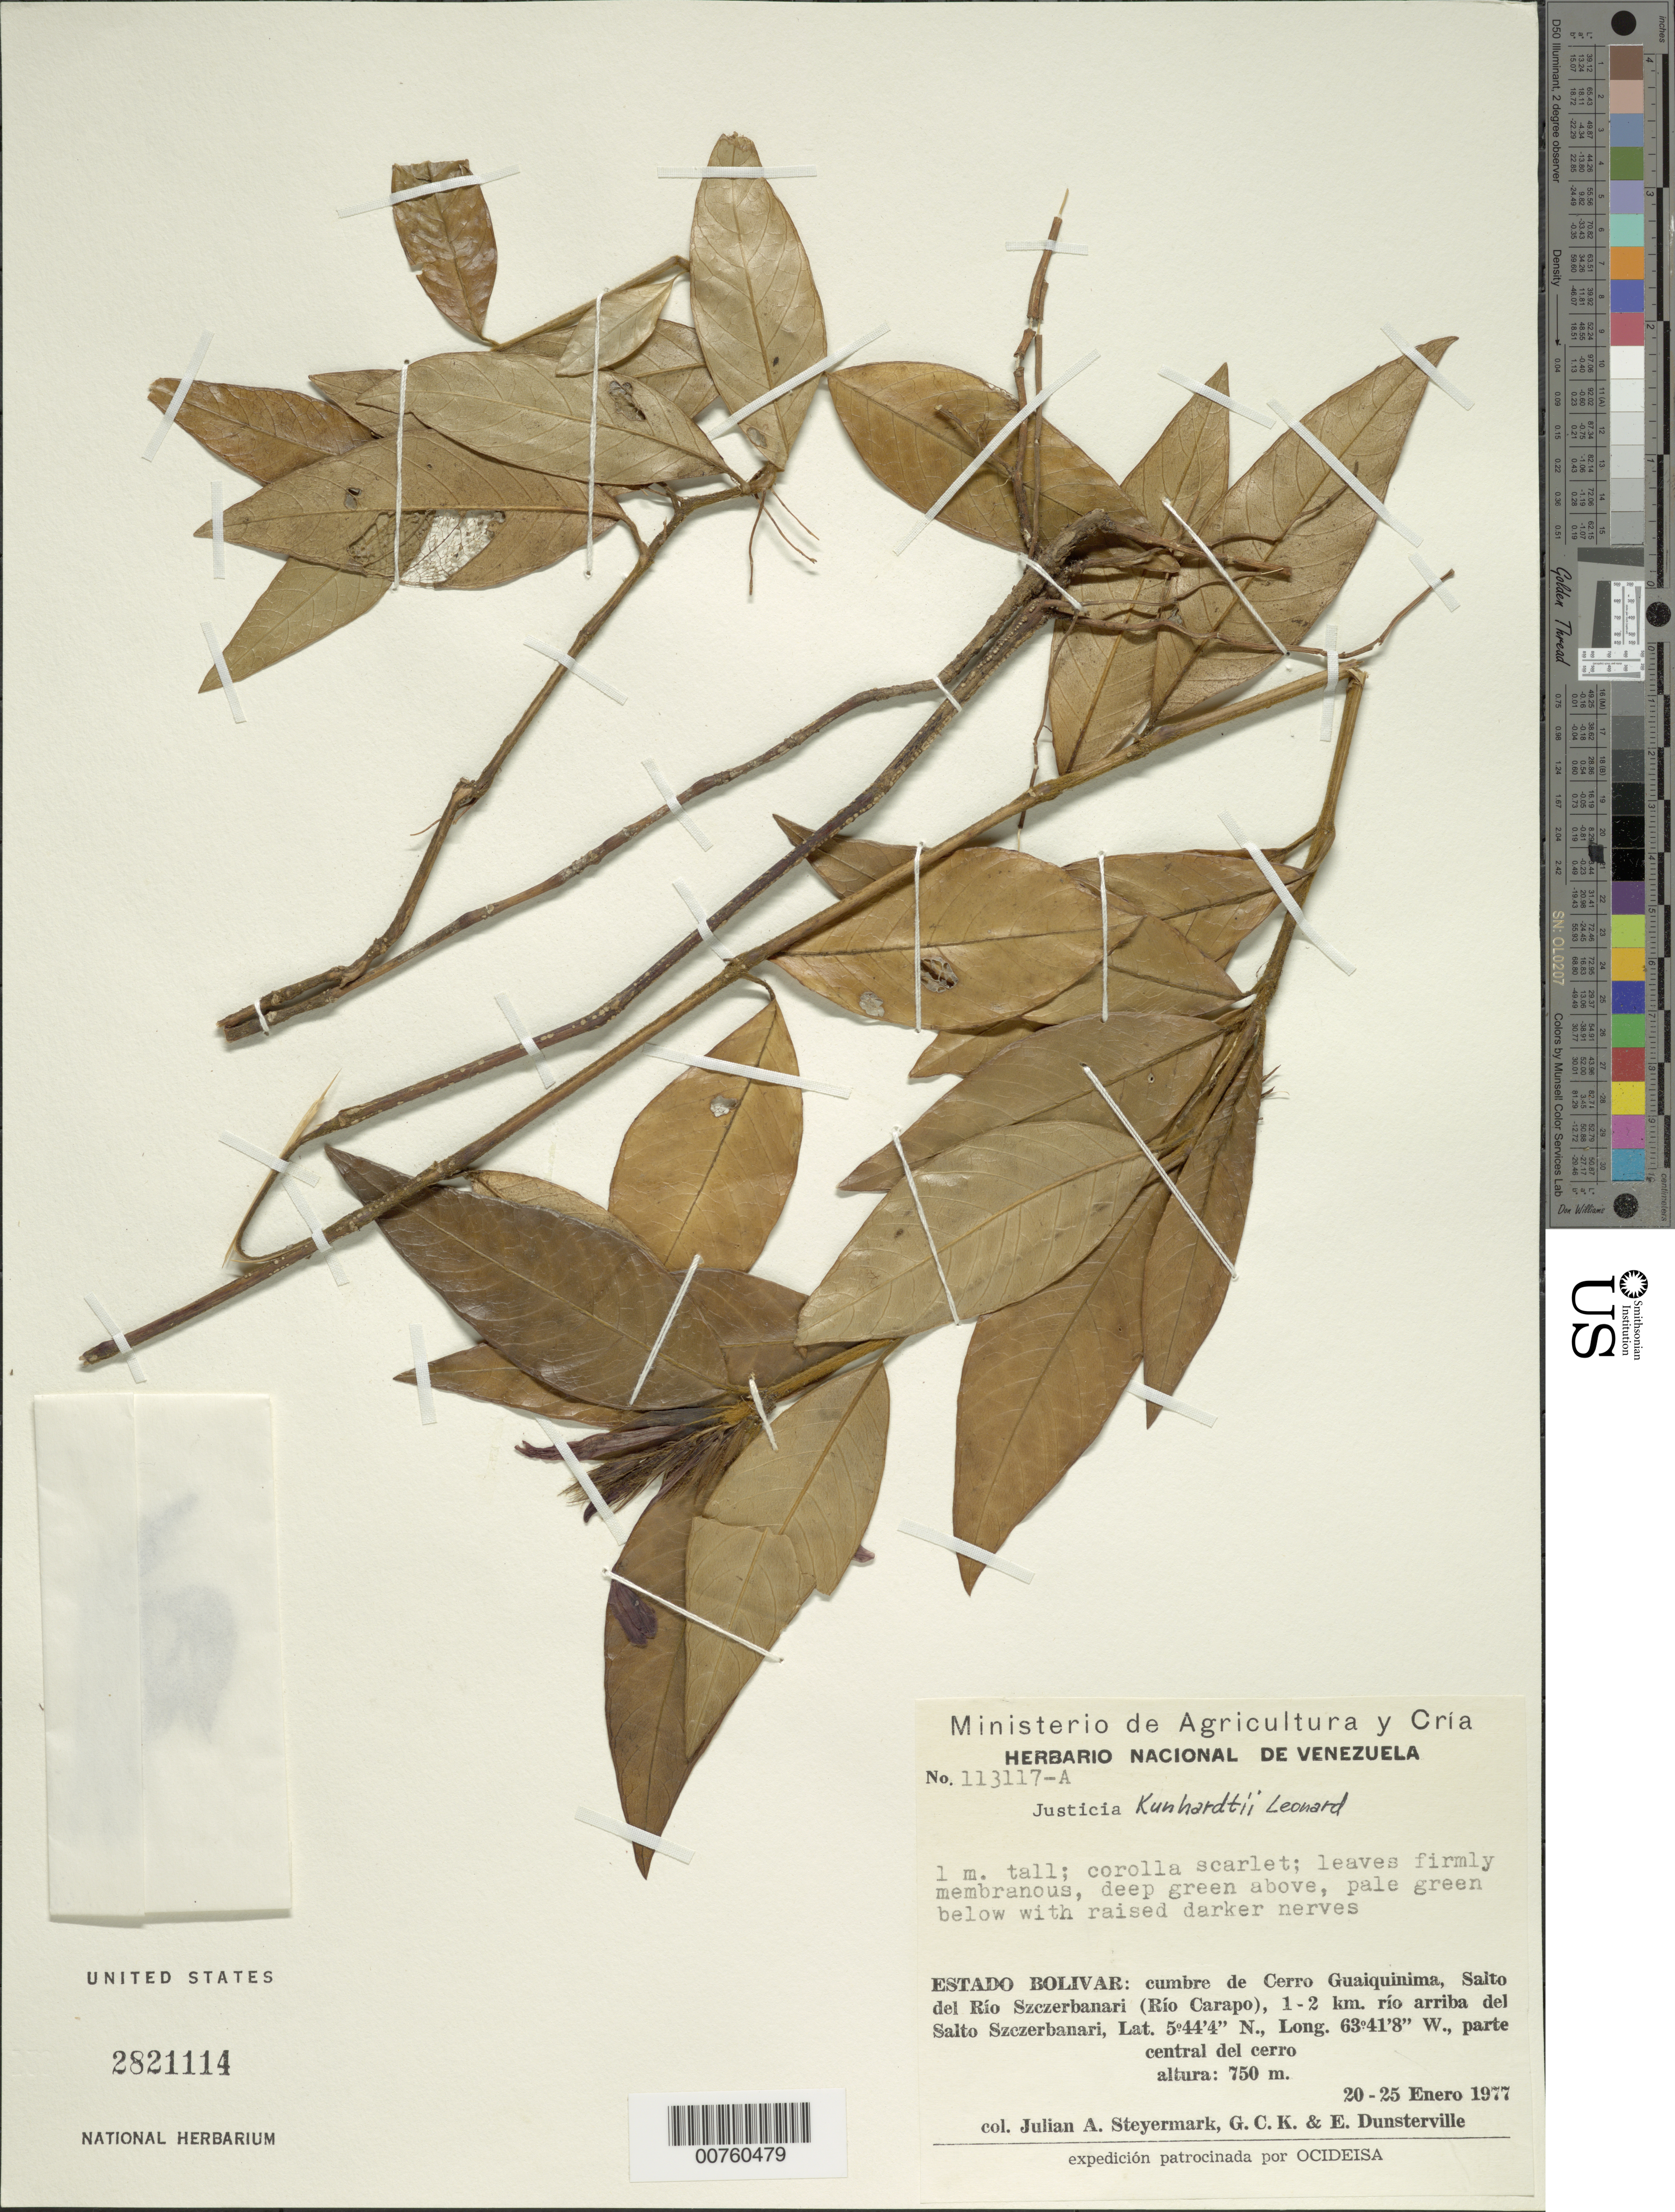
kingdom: Plantae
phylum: Tracheophyta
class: Magnoliopsida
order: Lamiales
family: Acanthaceae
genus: Justicia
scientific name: Justicia kunhardtii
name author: Leonard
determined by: Wasshausen, Dieter C., (BOT), Smithsonian Institution - National Museum of Natural History (UNITED STATES)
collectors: J. Steyermark, G. C. K. Dunsterville & E. Dunsterville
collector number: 113117 A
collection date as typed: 20-Jan-77 to 25-Jan-77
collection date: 1977-01-20/1977-01-25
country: Venezuela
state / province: Bolívar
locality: Cerro Guaiquinima, summit, salto del Río Szczerbanari (Río Carapo), 1-2 km río arriba del Salto Szczerbanari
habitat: Parte central del cerro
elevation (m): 750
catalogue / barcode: US 2821114